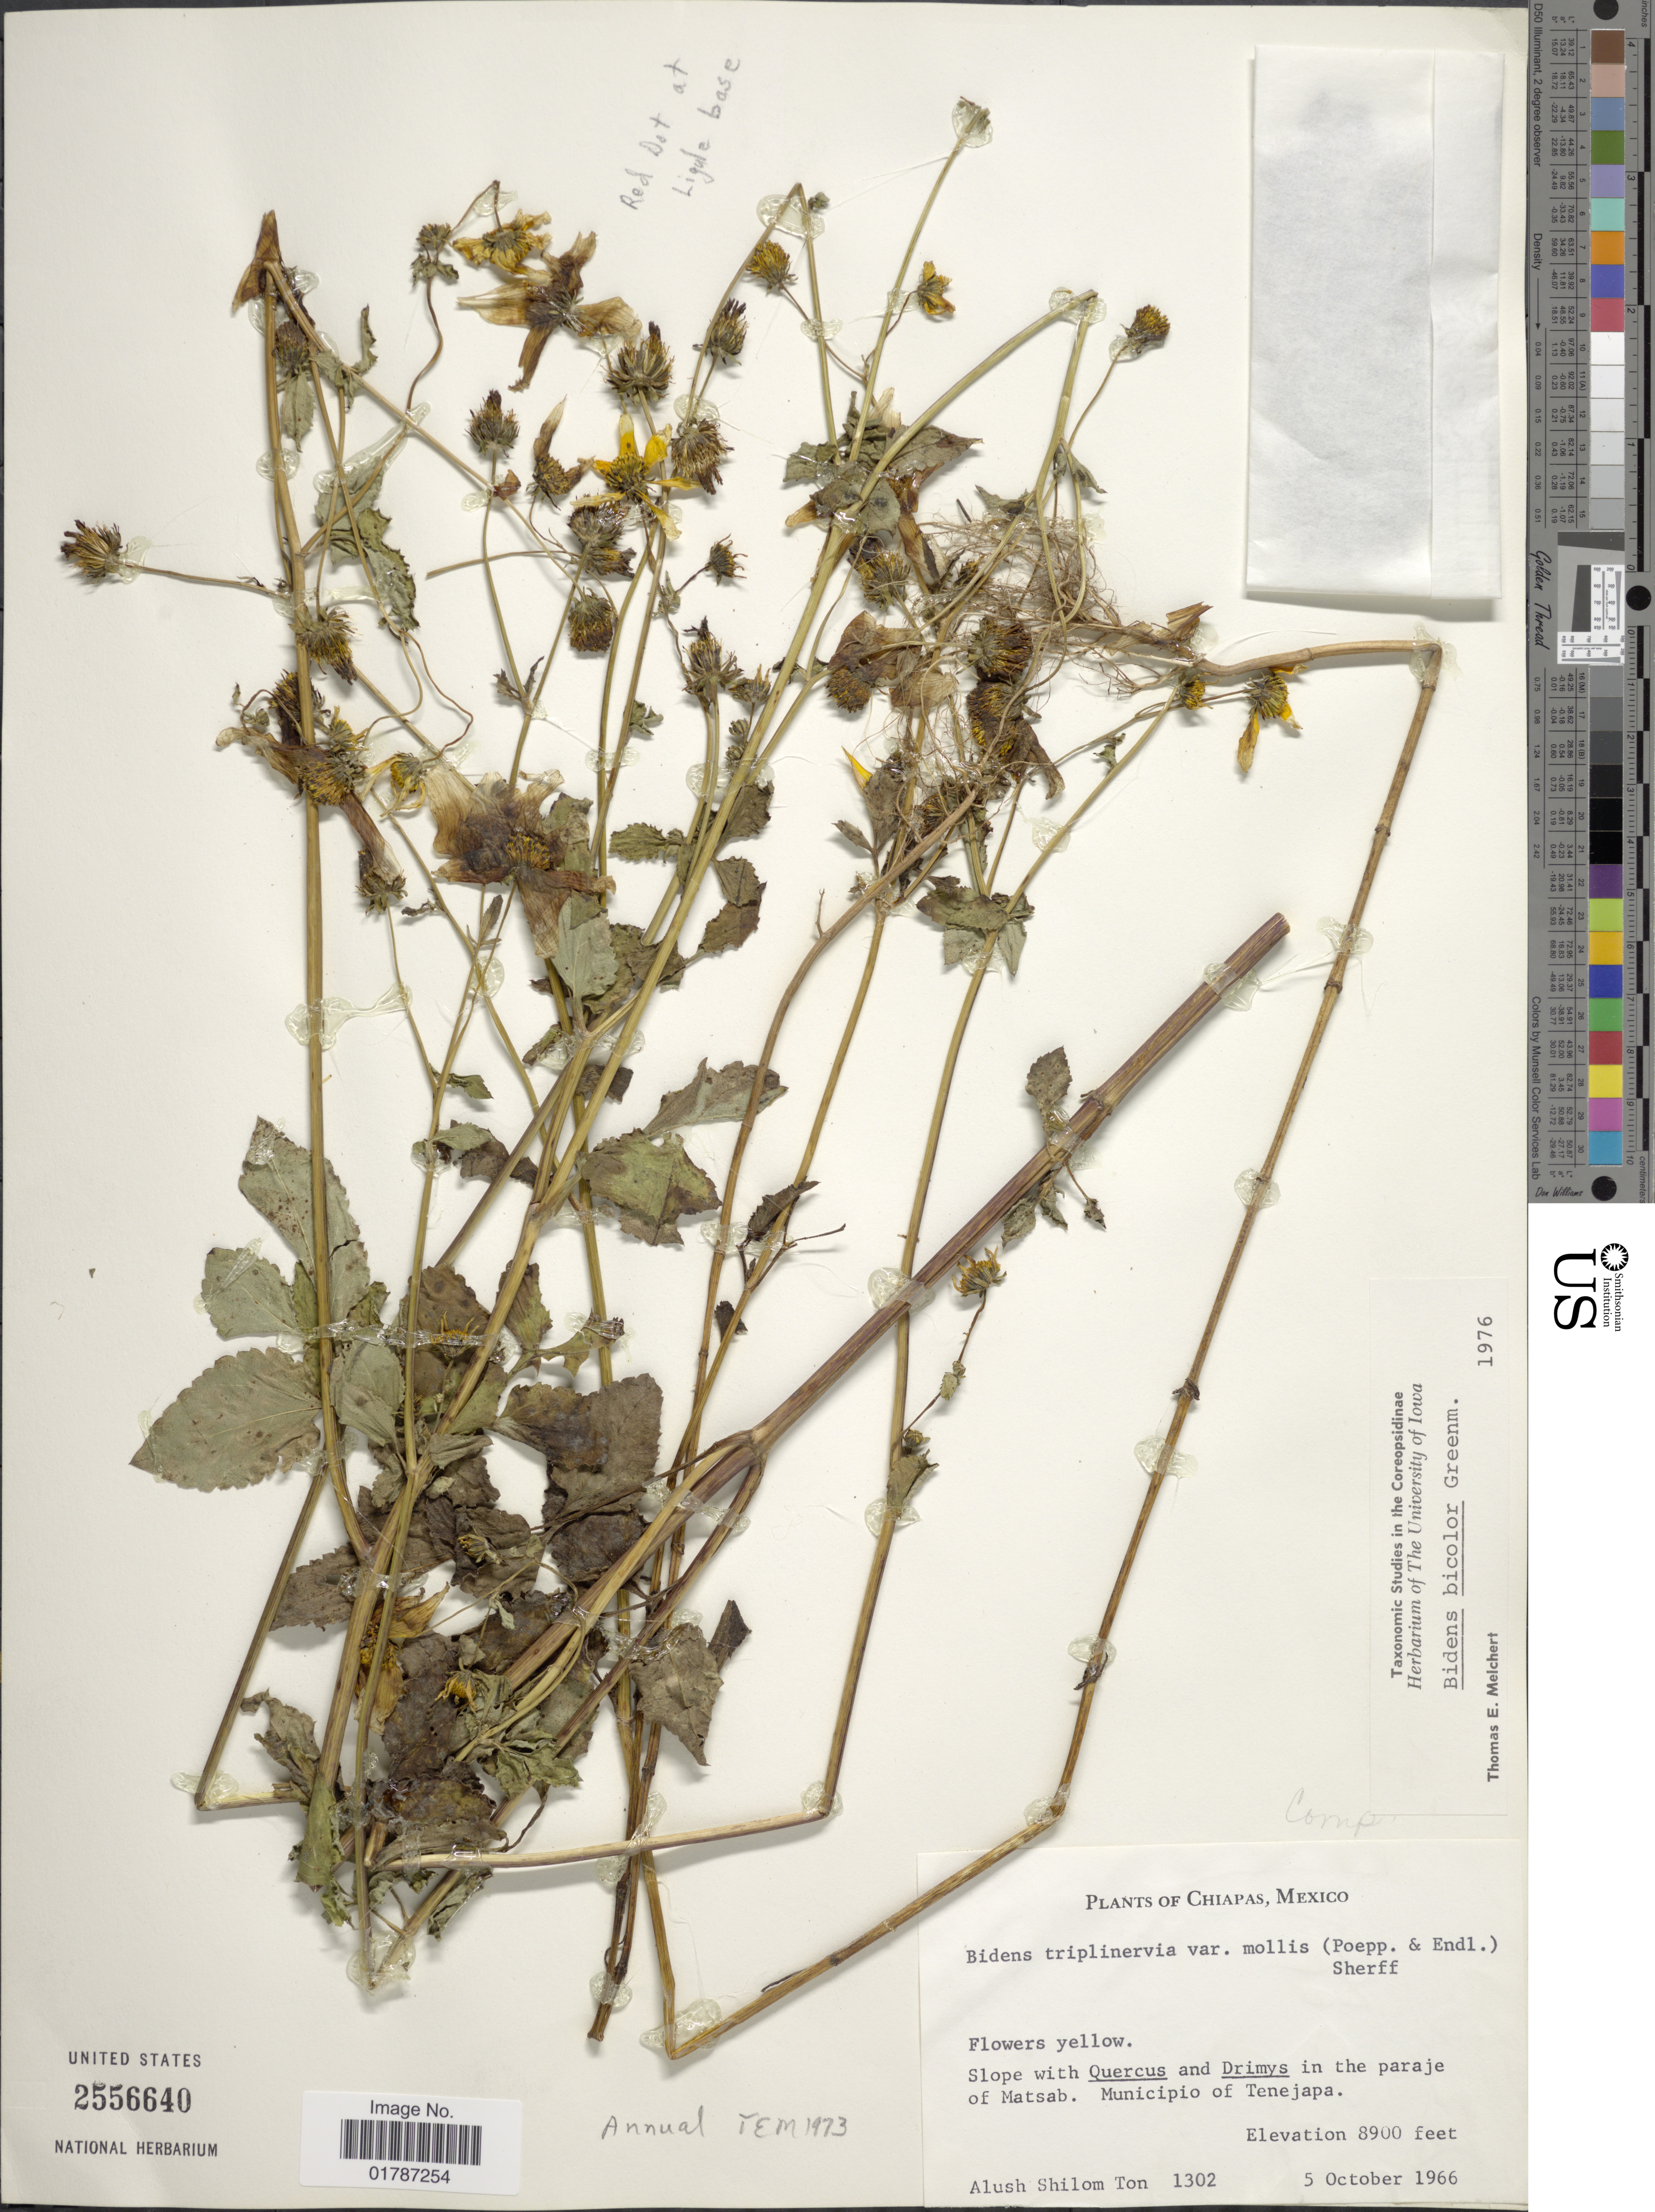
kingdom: Plantae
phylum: Tracheophyta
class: Magnoliopsida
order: Asterales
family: Asteraceae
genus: Bidens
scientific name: Bidens bicolor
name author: Greenm.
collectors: A. S. Ton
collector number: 1302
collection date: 1966-10-05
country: Mexico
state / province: Chiapas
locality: In the paraje of Matsab, Municipio of Tenejapa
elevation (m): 2713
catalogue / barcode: US 2556640